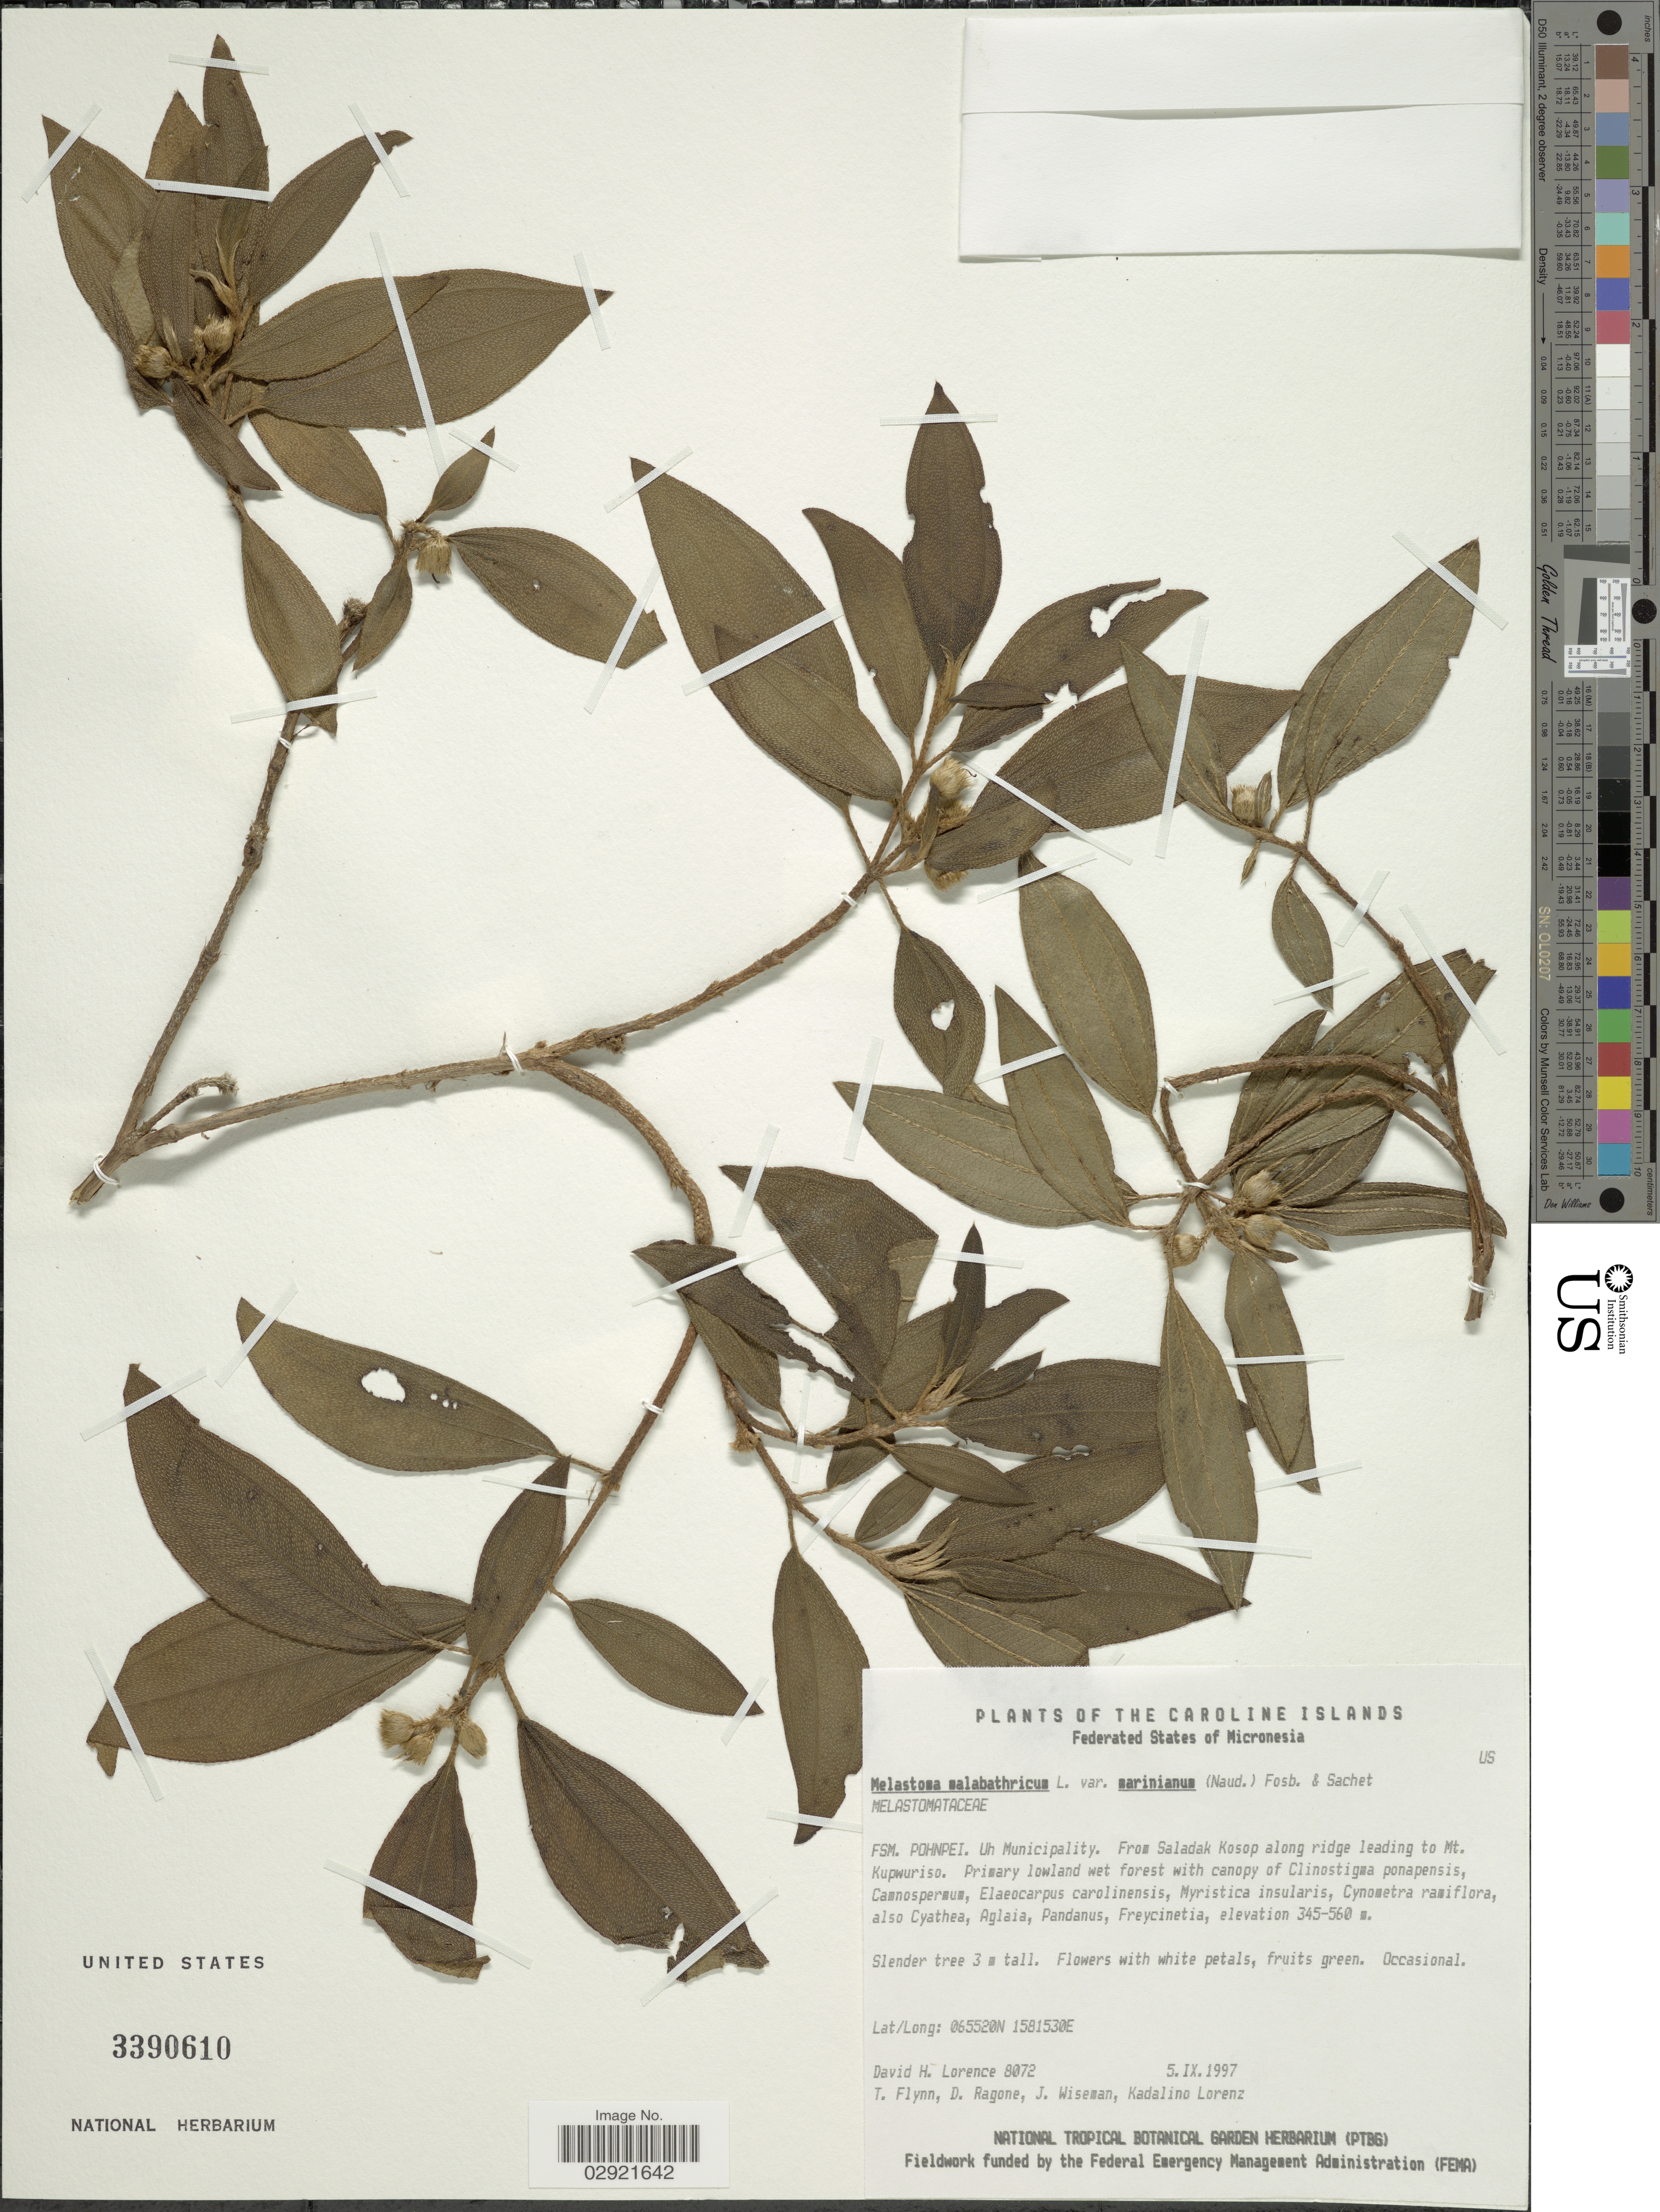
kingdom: Plantae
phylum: Tracheophyta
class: Magnoliopsida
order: Myrtales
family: Melastomataceae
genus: Melastoma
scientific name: Melastoma malabathricum var. marianum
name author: (Naudin) Fosberg & Sachet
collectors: D. Lorence, T. Flynn, D. Ragone, J. Wiseman & K. Lorenz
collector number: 8072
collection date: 1997-09-05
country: Micronesia, Federated States of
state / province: Pohnpei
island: Pohnpei [Ponape]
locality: Caroline Islands. Uh Municipality. From Saladak Kosop along ridge leading to Mt. Kupwuriso.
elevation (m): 345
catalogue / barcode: US 3390610